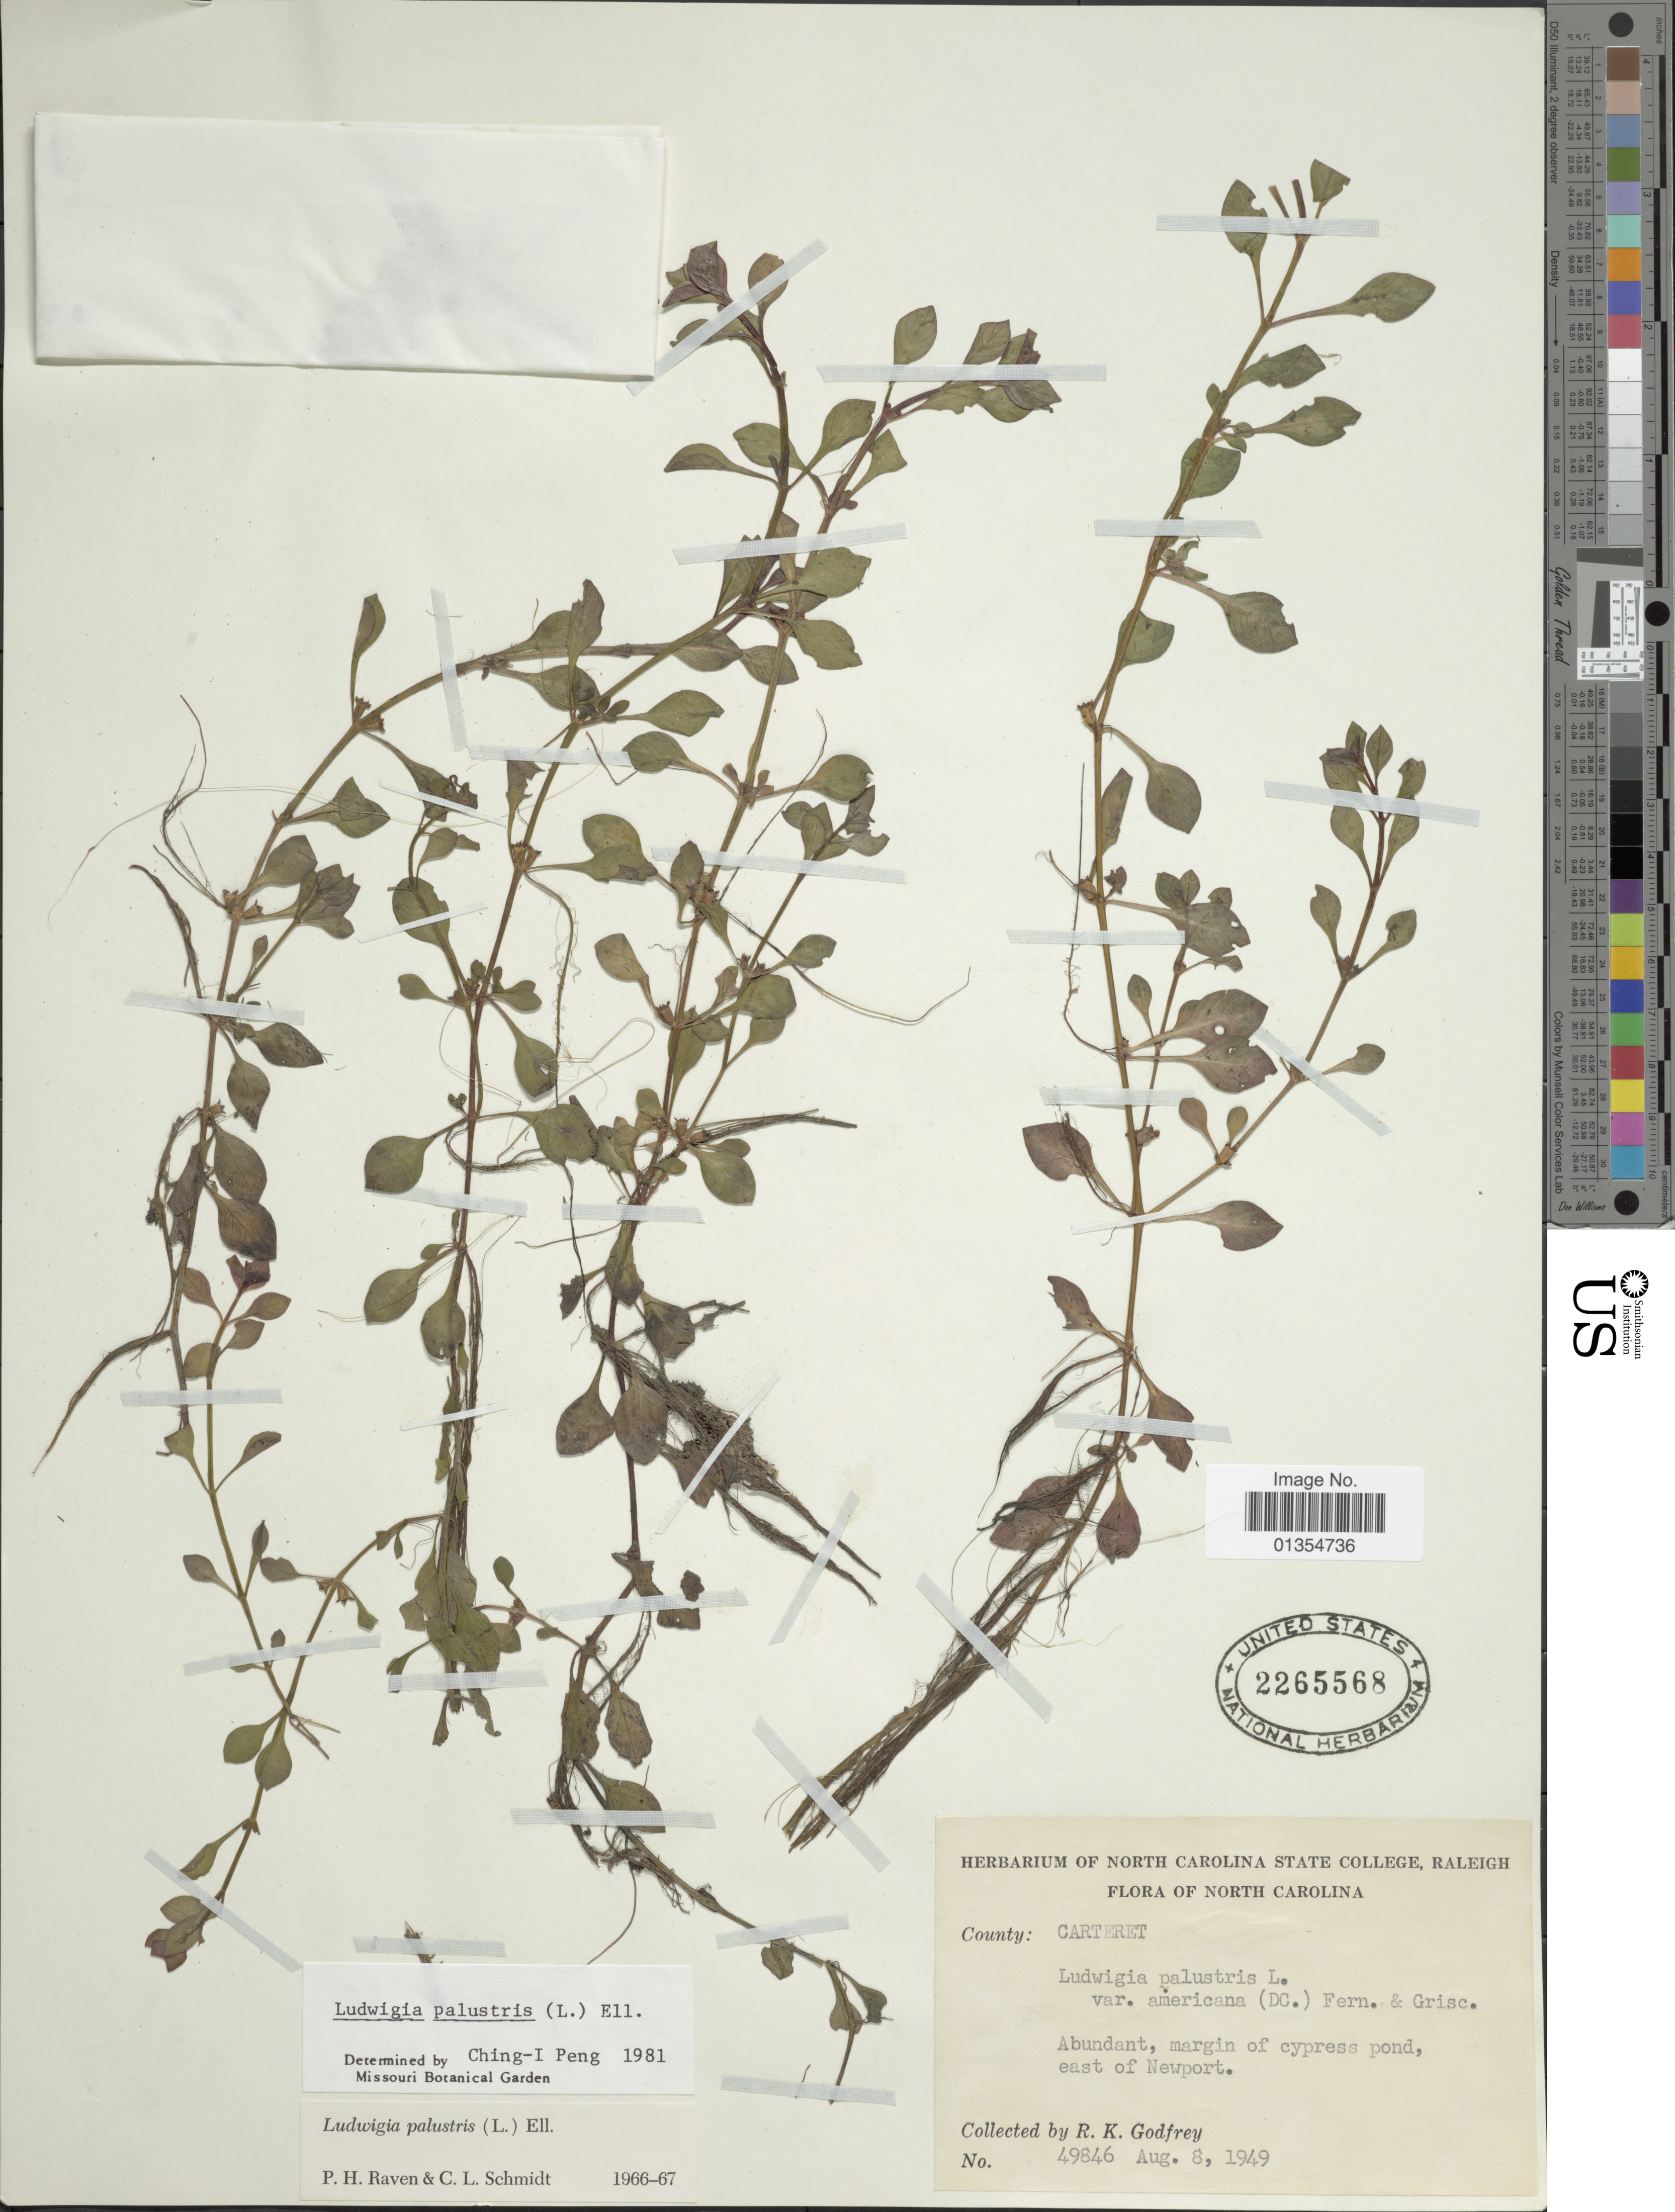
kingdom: Plantae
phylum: Tracheophyta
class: Magnoliopsida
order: Myrtales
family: Onagraceae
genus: Ludwigia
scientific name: Ludwigia palustris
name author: (L.) Elliott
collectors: R. K. Godfrey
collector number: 49846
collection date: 1949-08-08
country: United States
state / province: North Carolina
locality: East of Newport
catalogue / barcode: US 2265568